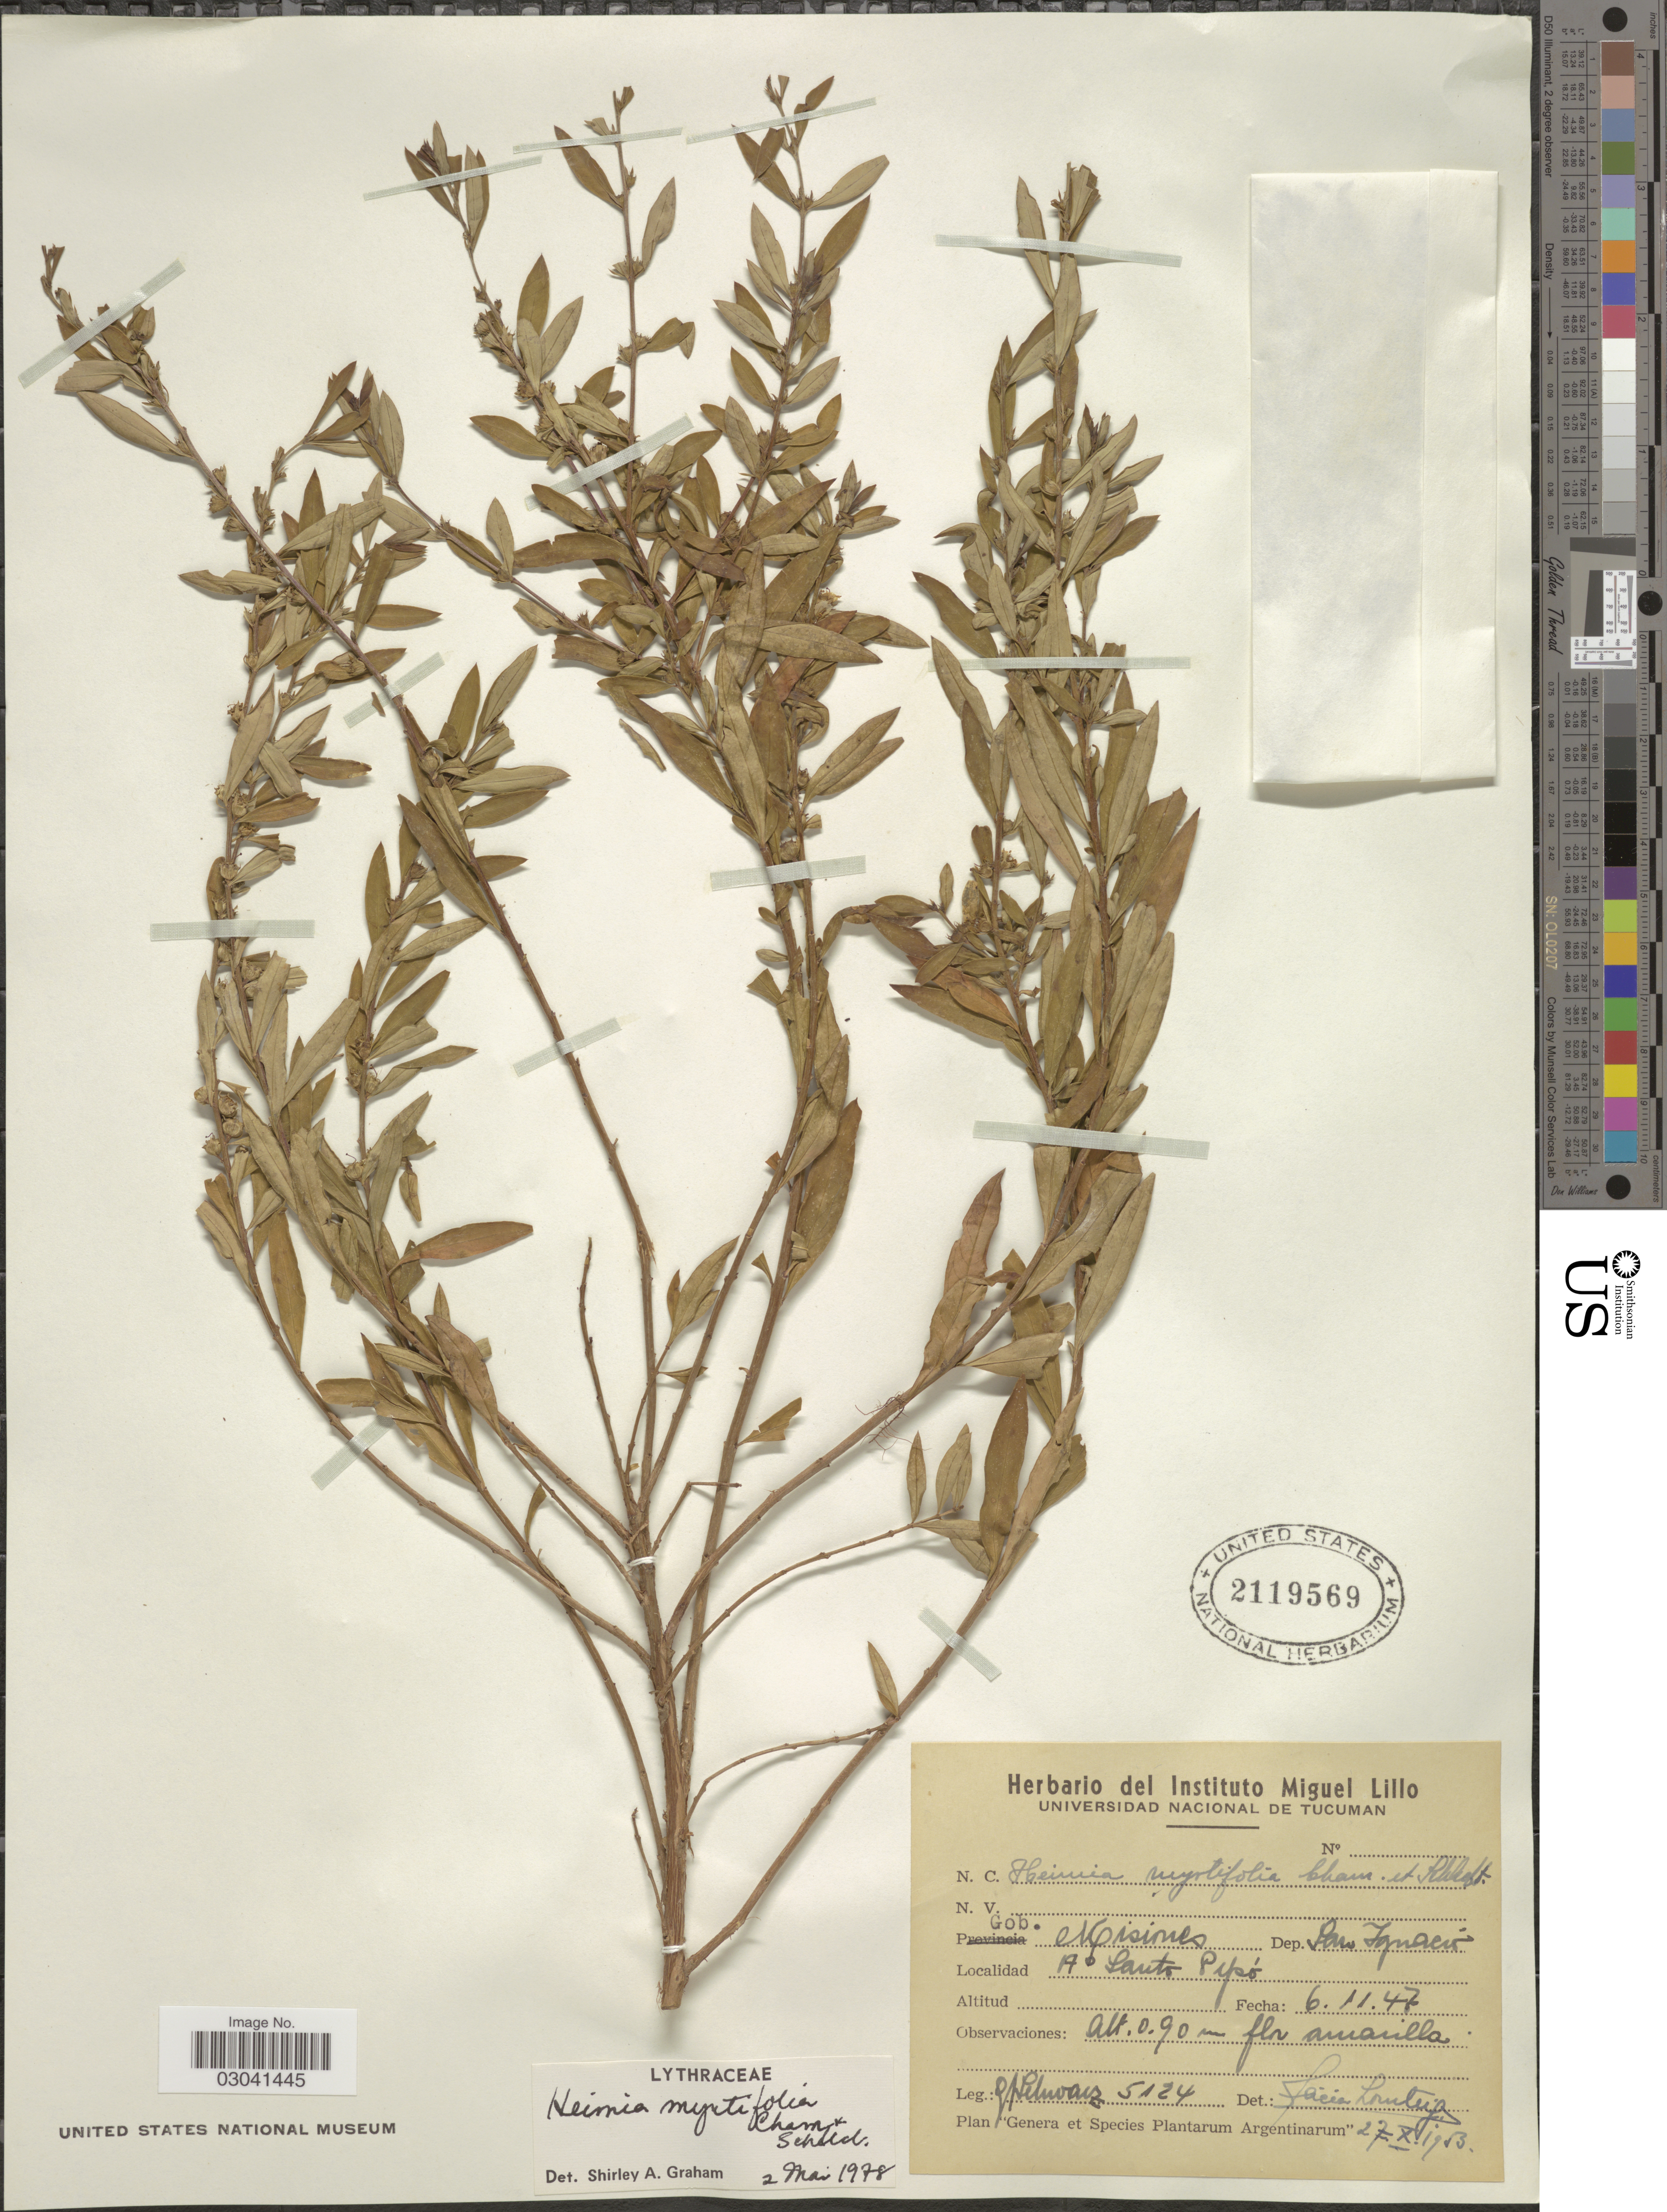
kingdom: Plantae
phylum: Tracheophyta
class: Magnoliopsida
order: Myrtales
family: Lythraceae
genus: Heimia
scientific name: Heimia myrtifolia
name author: Cham. & Schltdl.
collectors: G. J. Schwarz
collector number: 5124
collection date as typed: Transcribed d/m/y: 6/11/47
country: Argentina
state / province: Misiones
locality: Gob. Misiones, Dep. San Ignacio, A° Santo Pipó.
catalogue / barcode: US 2119569